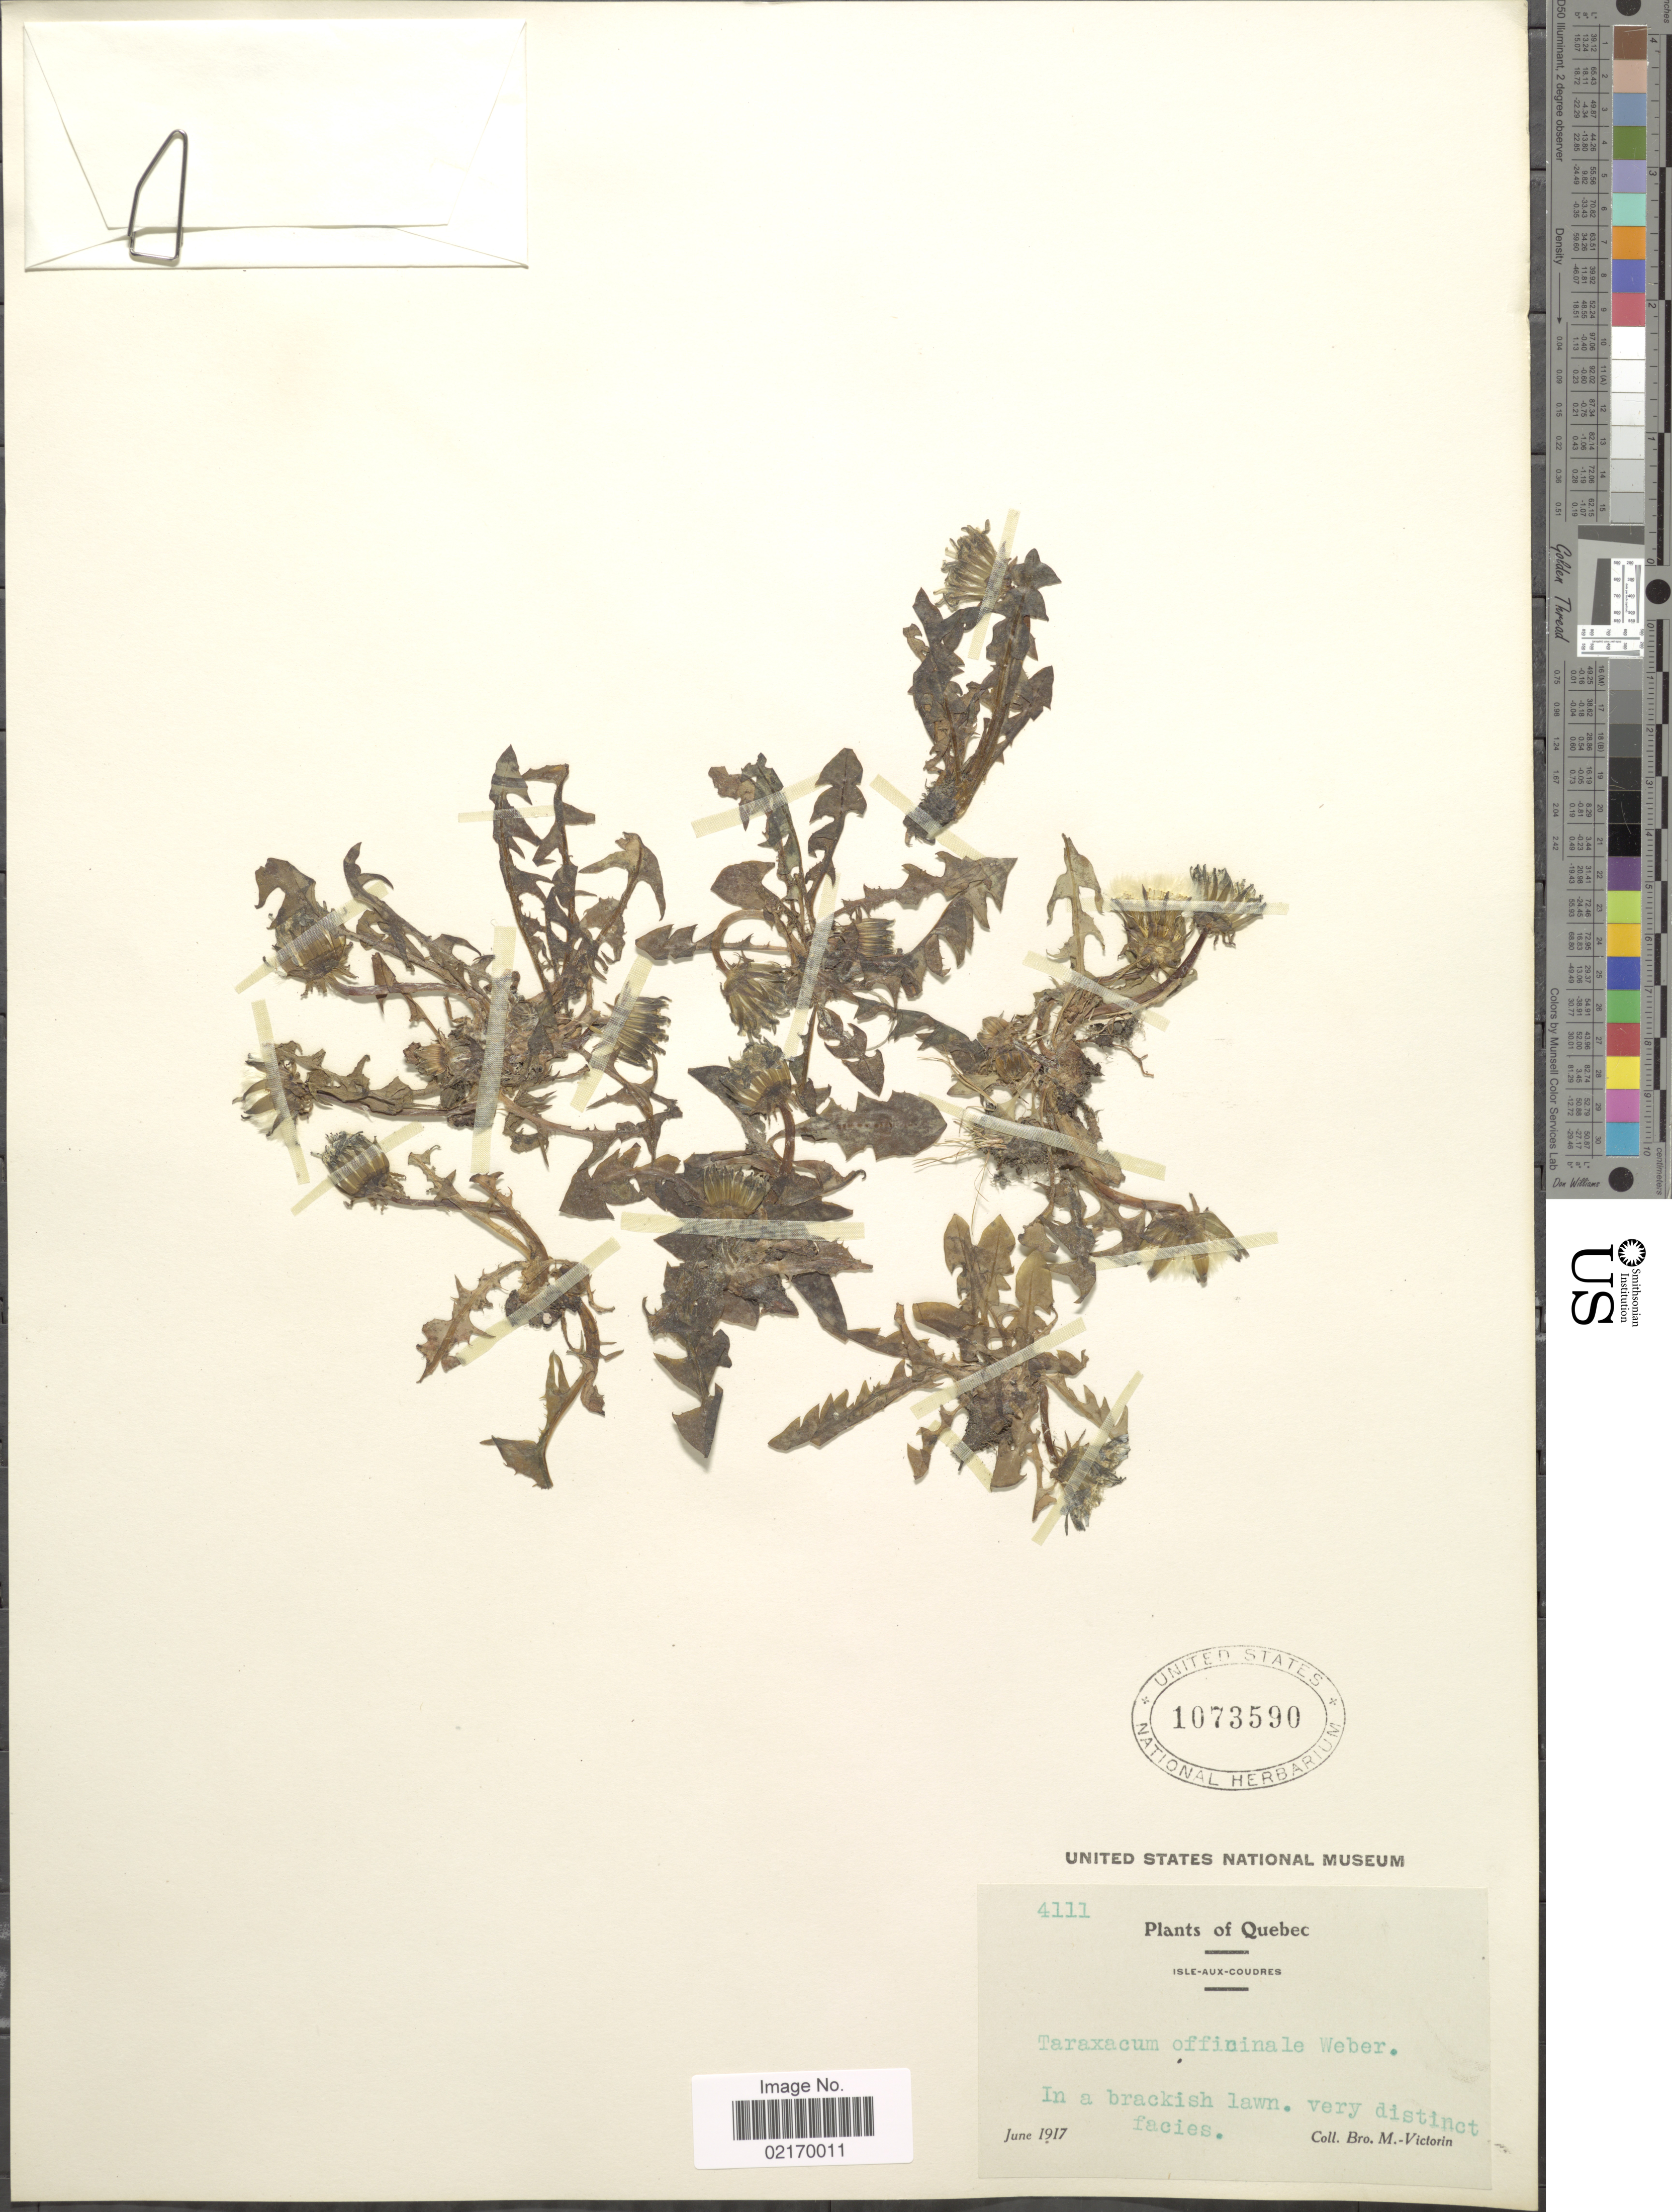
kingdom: Plantae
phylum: Tracheophyta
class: Magnoliopsida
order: Asterales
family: Asteraceae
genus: Taraxacum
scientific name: Taraxacum officinale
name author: G.H. Weber ex F.H. Wigg.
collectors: Fr. Marie-Victorin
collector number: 4111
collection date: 1917-06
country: Canada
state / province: Quebec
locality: Isle-Aux-Coudres, in a brackish lawn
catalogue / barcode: US 1073590